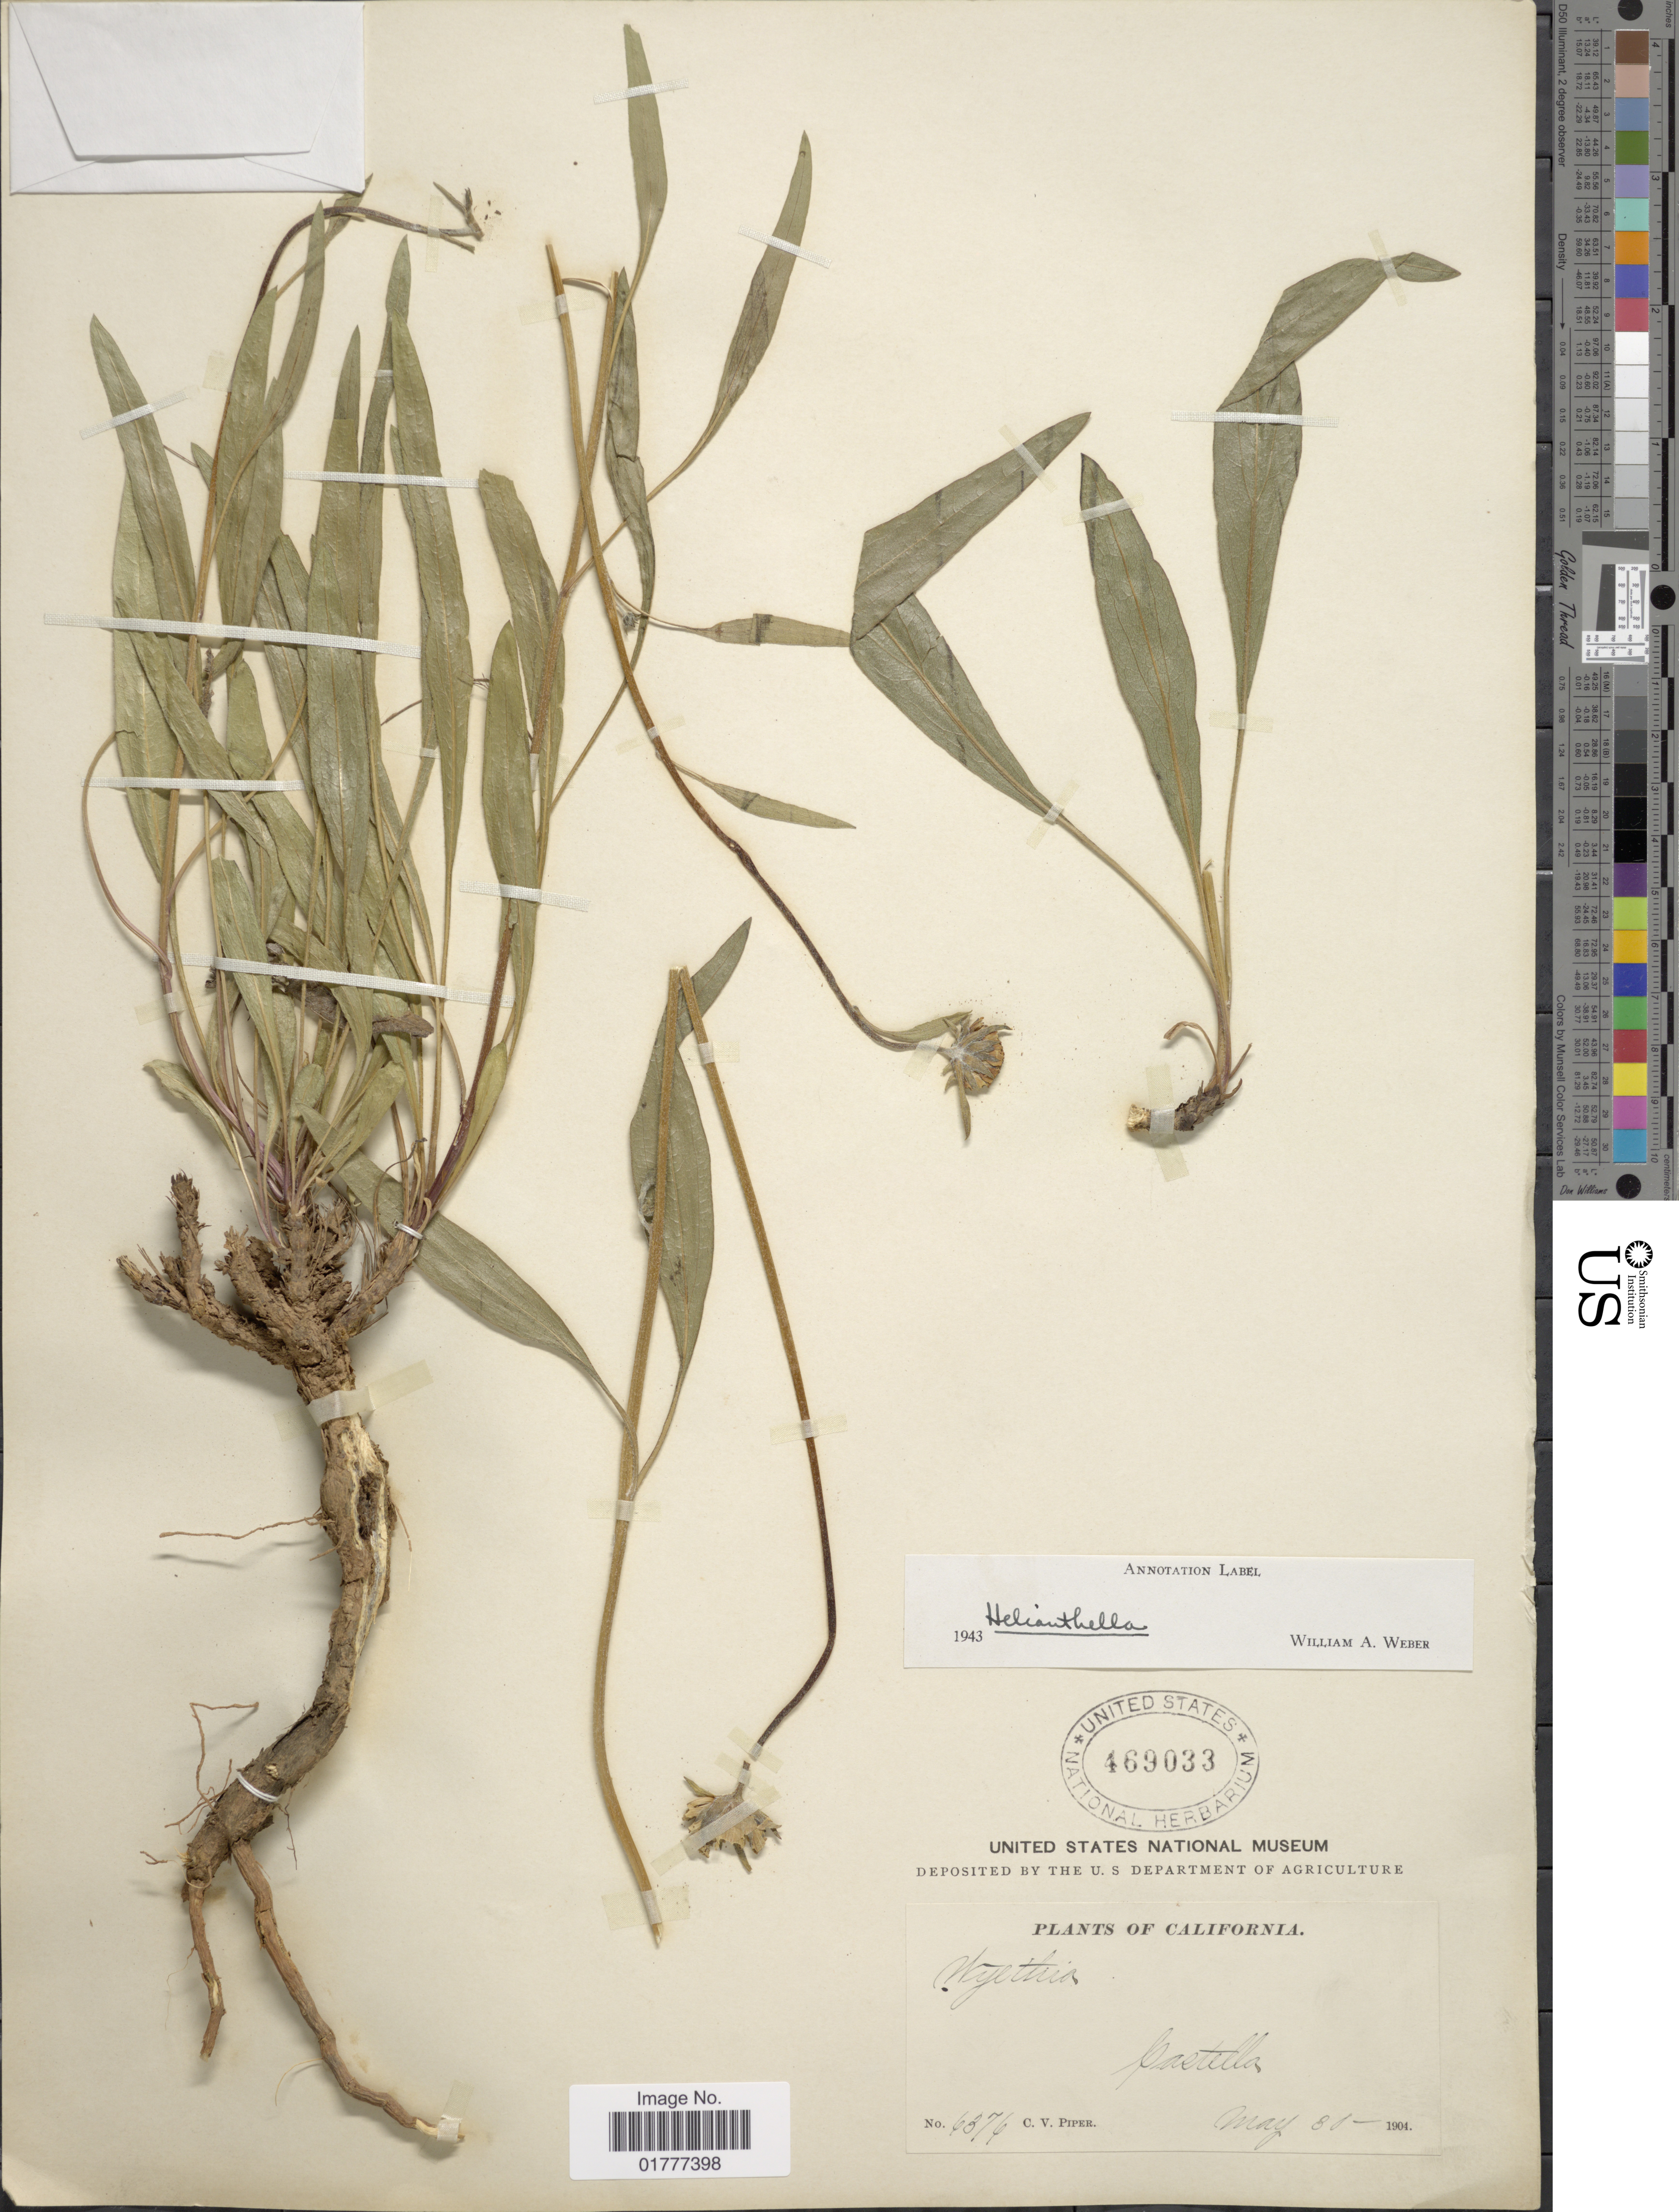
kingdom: Plantae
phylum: Tracheophyta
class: Magnoliopsida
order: Asterales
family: Asteraceae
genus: Helianthella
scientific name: Helianthella sp.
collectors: C. V. Piper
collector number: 6376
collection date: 1904-05-30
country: United States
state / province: California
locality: Castella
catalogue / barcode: US 469033